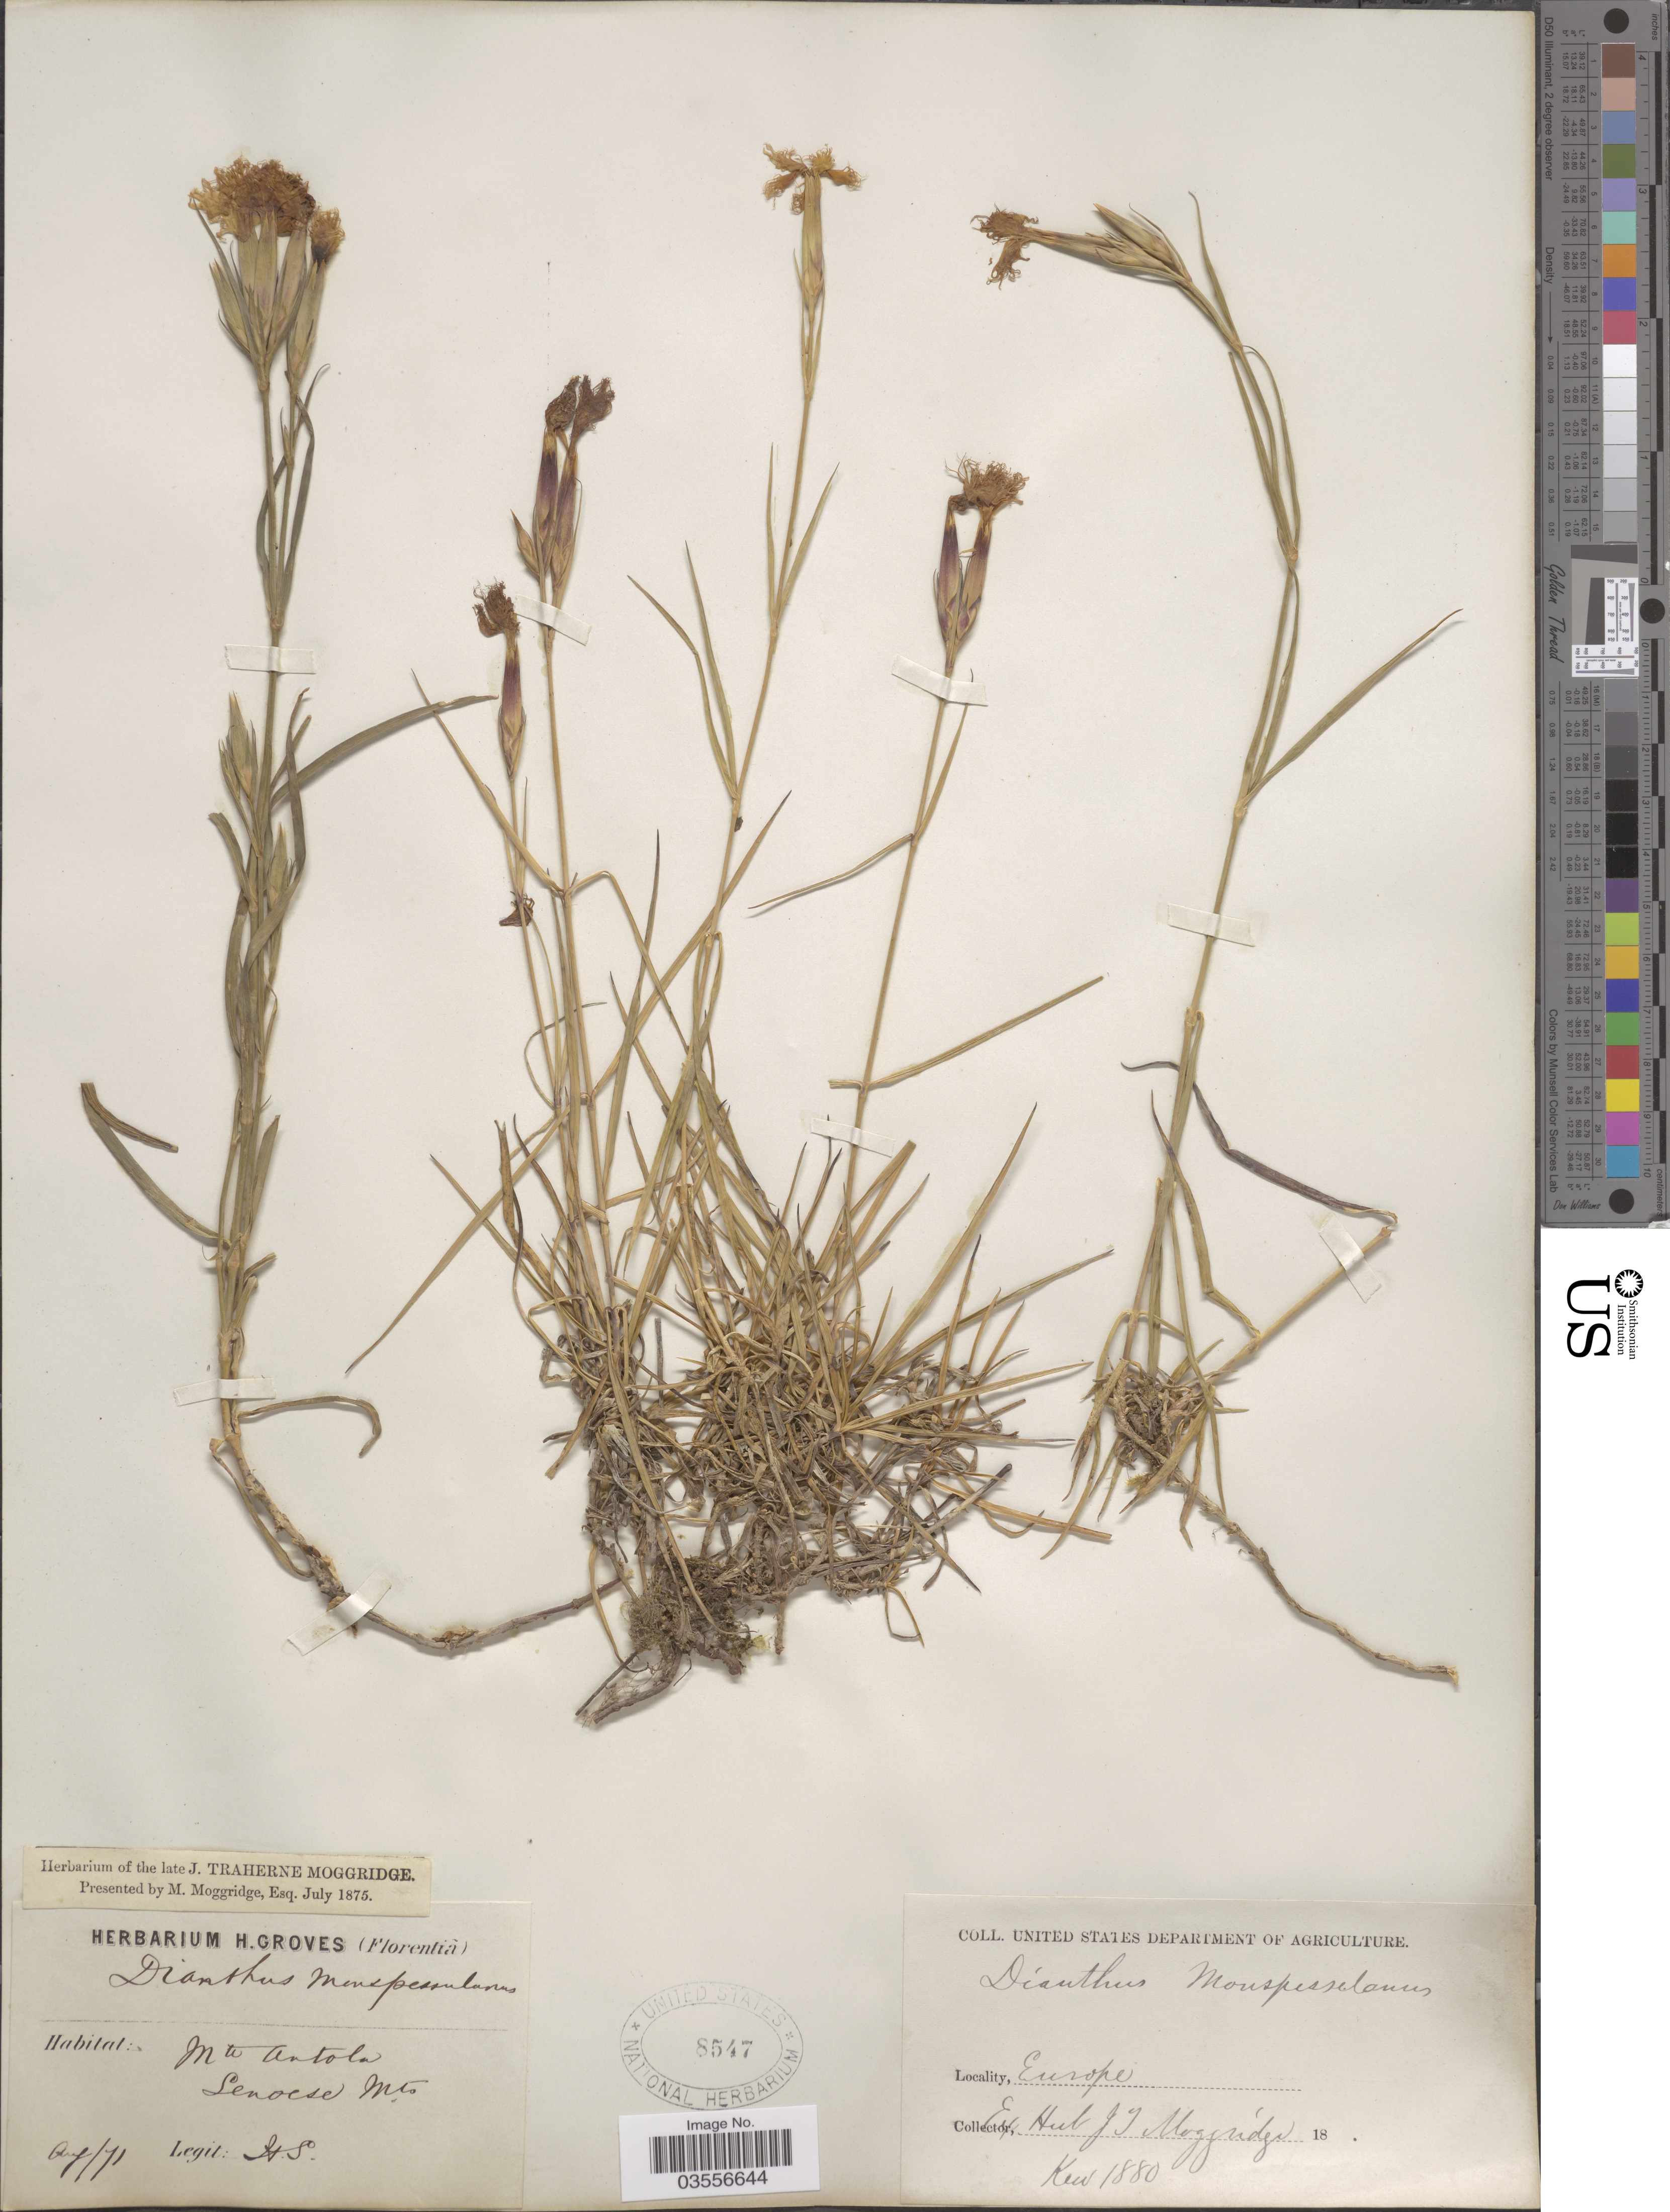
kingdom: Plantae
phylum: Tracheophyta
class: Magnoliopsida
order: Caryophyllales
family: Caryophyllaceae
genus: Dianthus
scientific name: Dianthus monspessulanus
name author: L.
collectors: H. Groves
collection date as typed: Transcribed d/m/y: /8/71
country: Italy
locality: Mte Antola Genoese Mts. Europe.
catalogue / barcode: US 8547